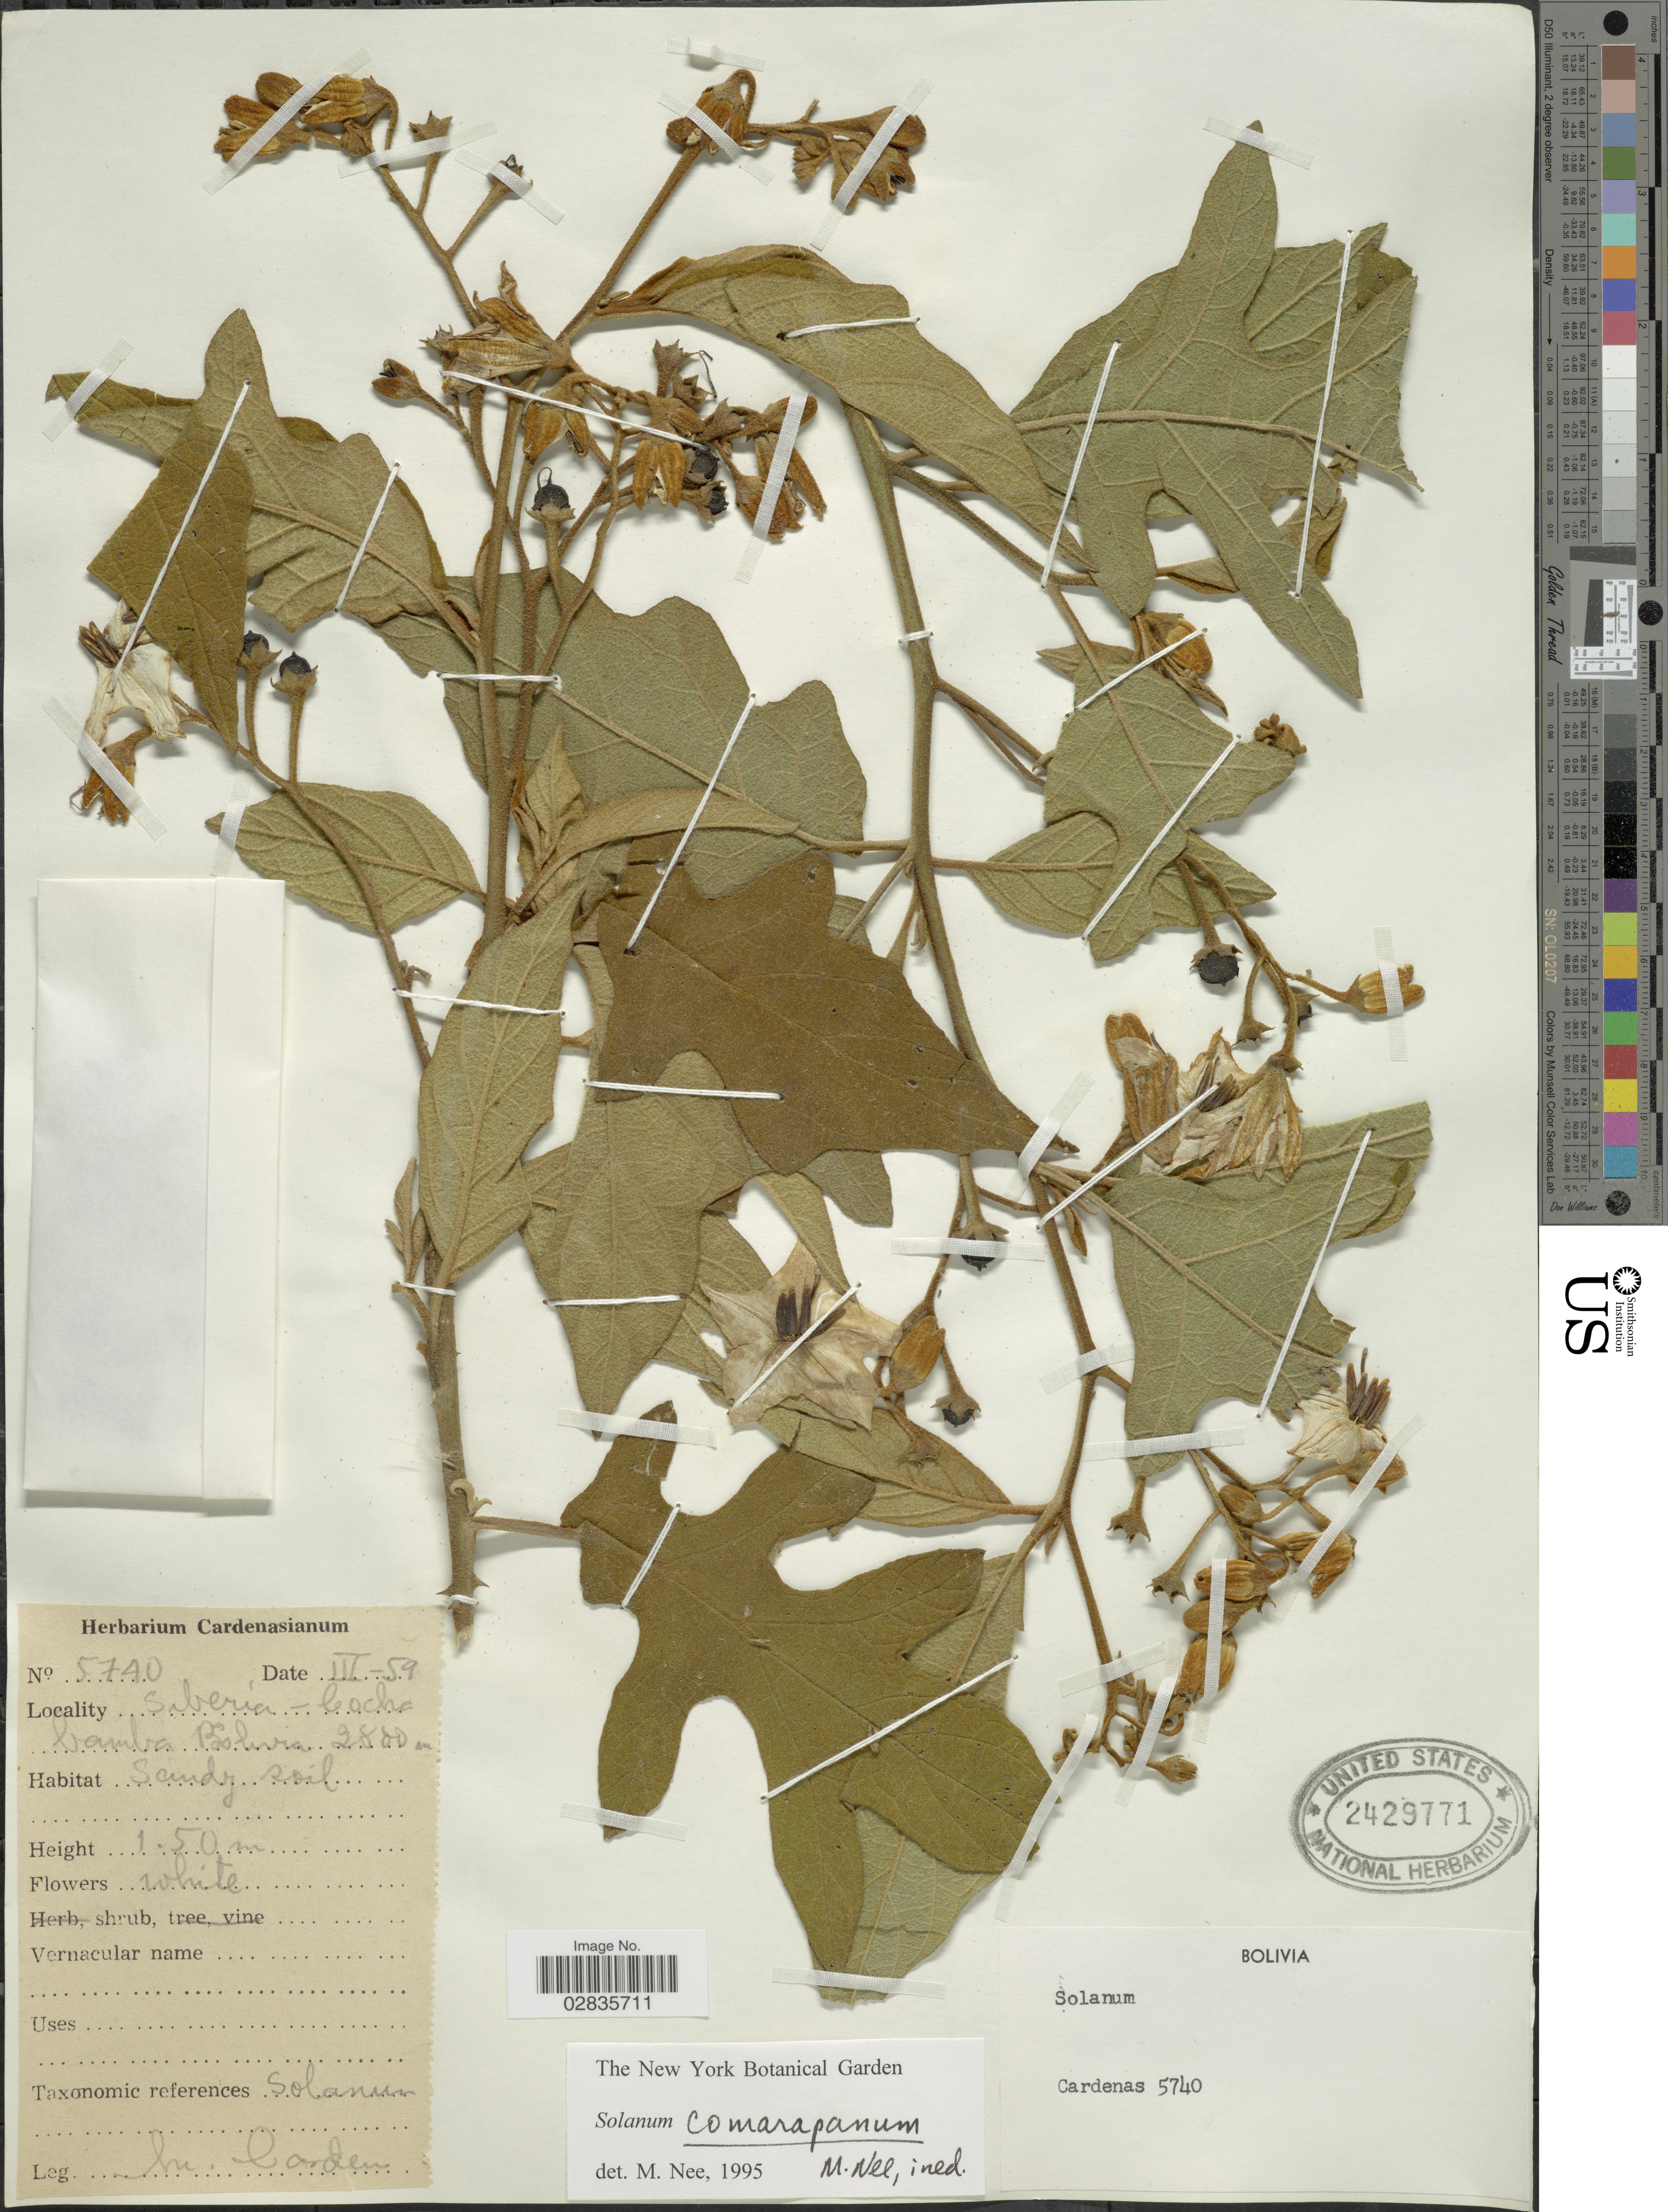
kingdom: Plantae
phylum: Tracheophyta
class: Magnoliopsida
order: Solanales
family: Solanaceae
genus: Solanum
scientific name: Solanum comarapanum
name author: M. Nee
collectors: M. Cárdenas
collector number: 5740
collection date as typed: Transcribed d/m/y: /3/59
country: Bolivia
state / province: Cochabamba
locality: Siberia.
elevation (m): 2800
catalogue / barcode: US 2429771